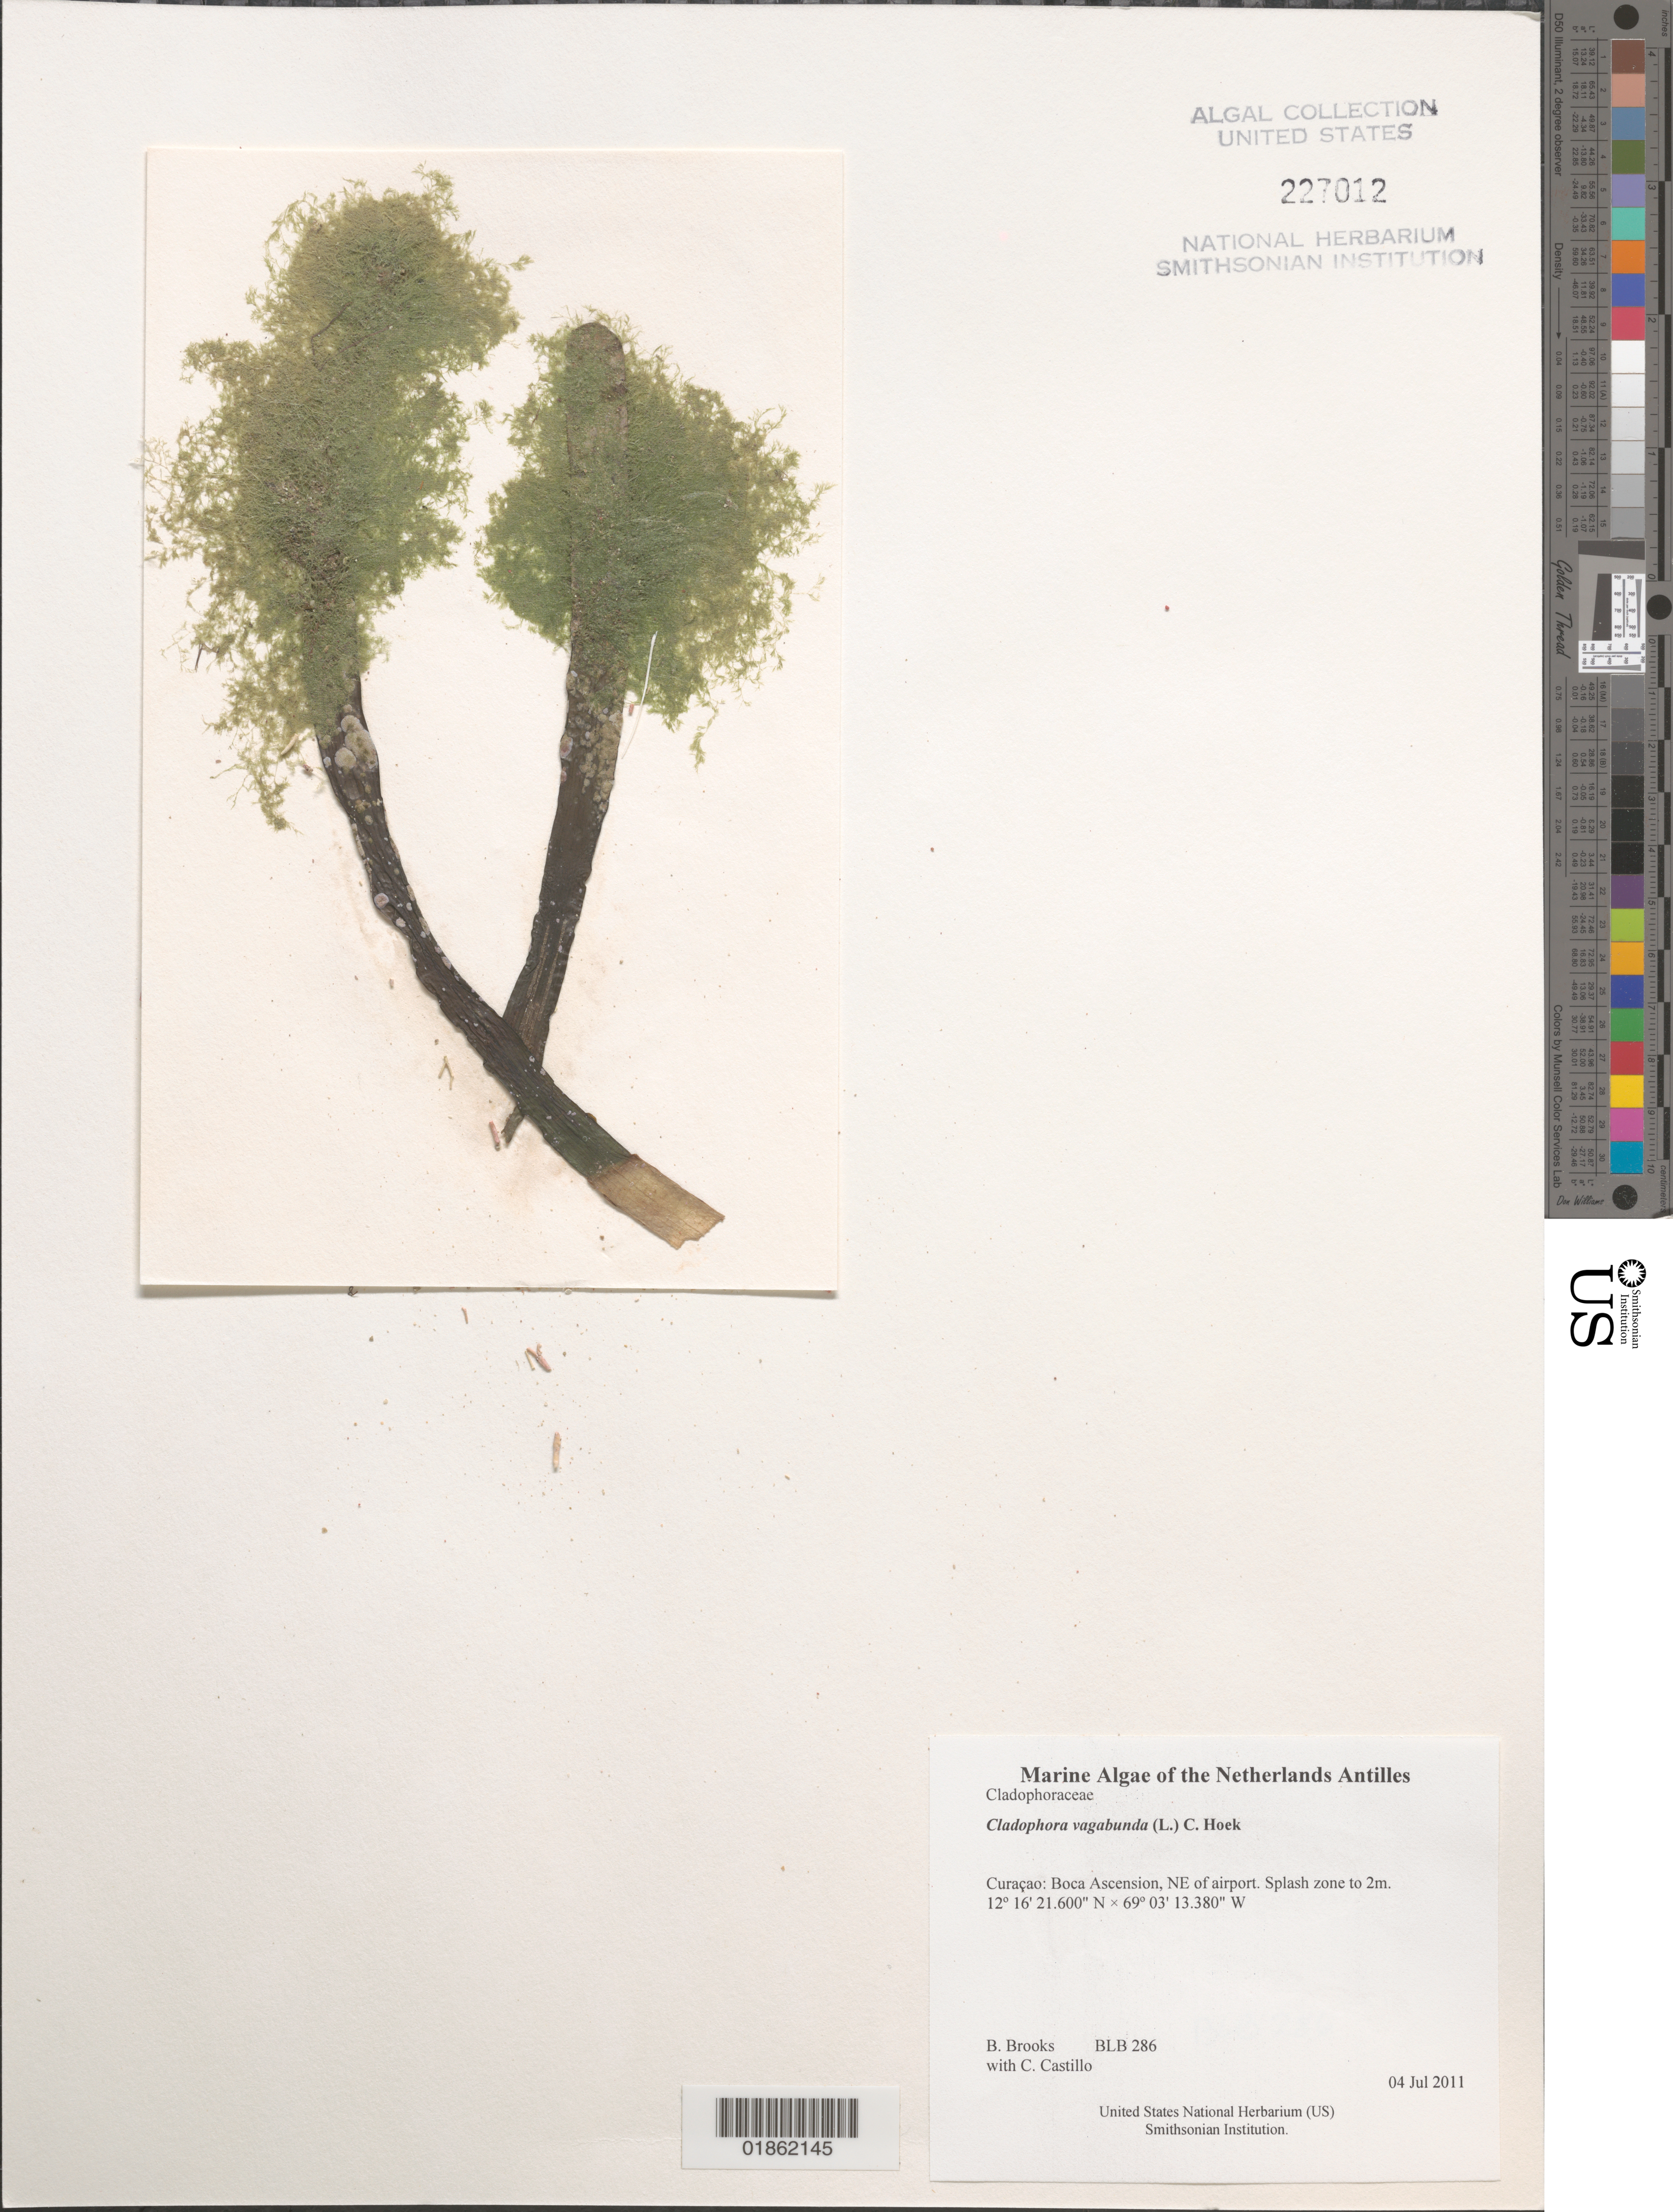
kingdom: Plantae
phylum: Chlorophyta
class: Ulvophyceae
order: Cladophorales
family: Cladophoraceae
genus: Cladophora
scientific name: Cladophora vagabunda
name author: (L.) C. Hoek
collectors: B. Brooks & C. Castillo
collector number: BLB 286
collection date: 2011-07-04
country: Curaçao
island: Curaçao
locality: Boca Ascension, NE of airport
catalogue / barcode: US 227012